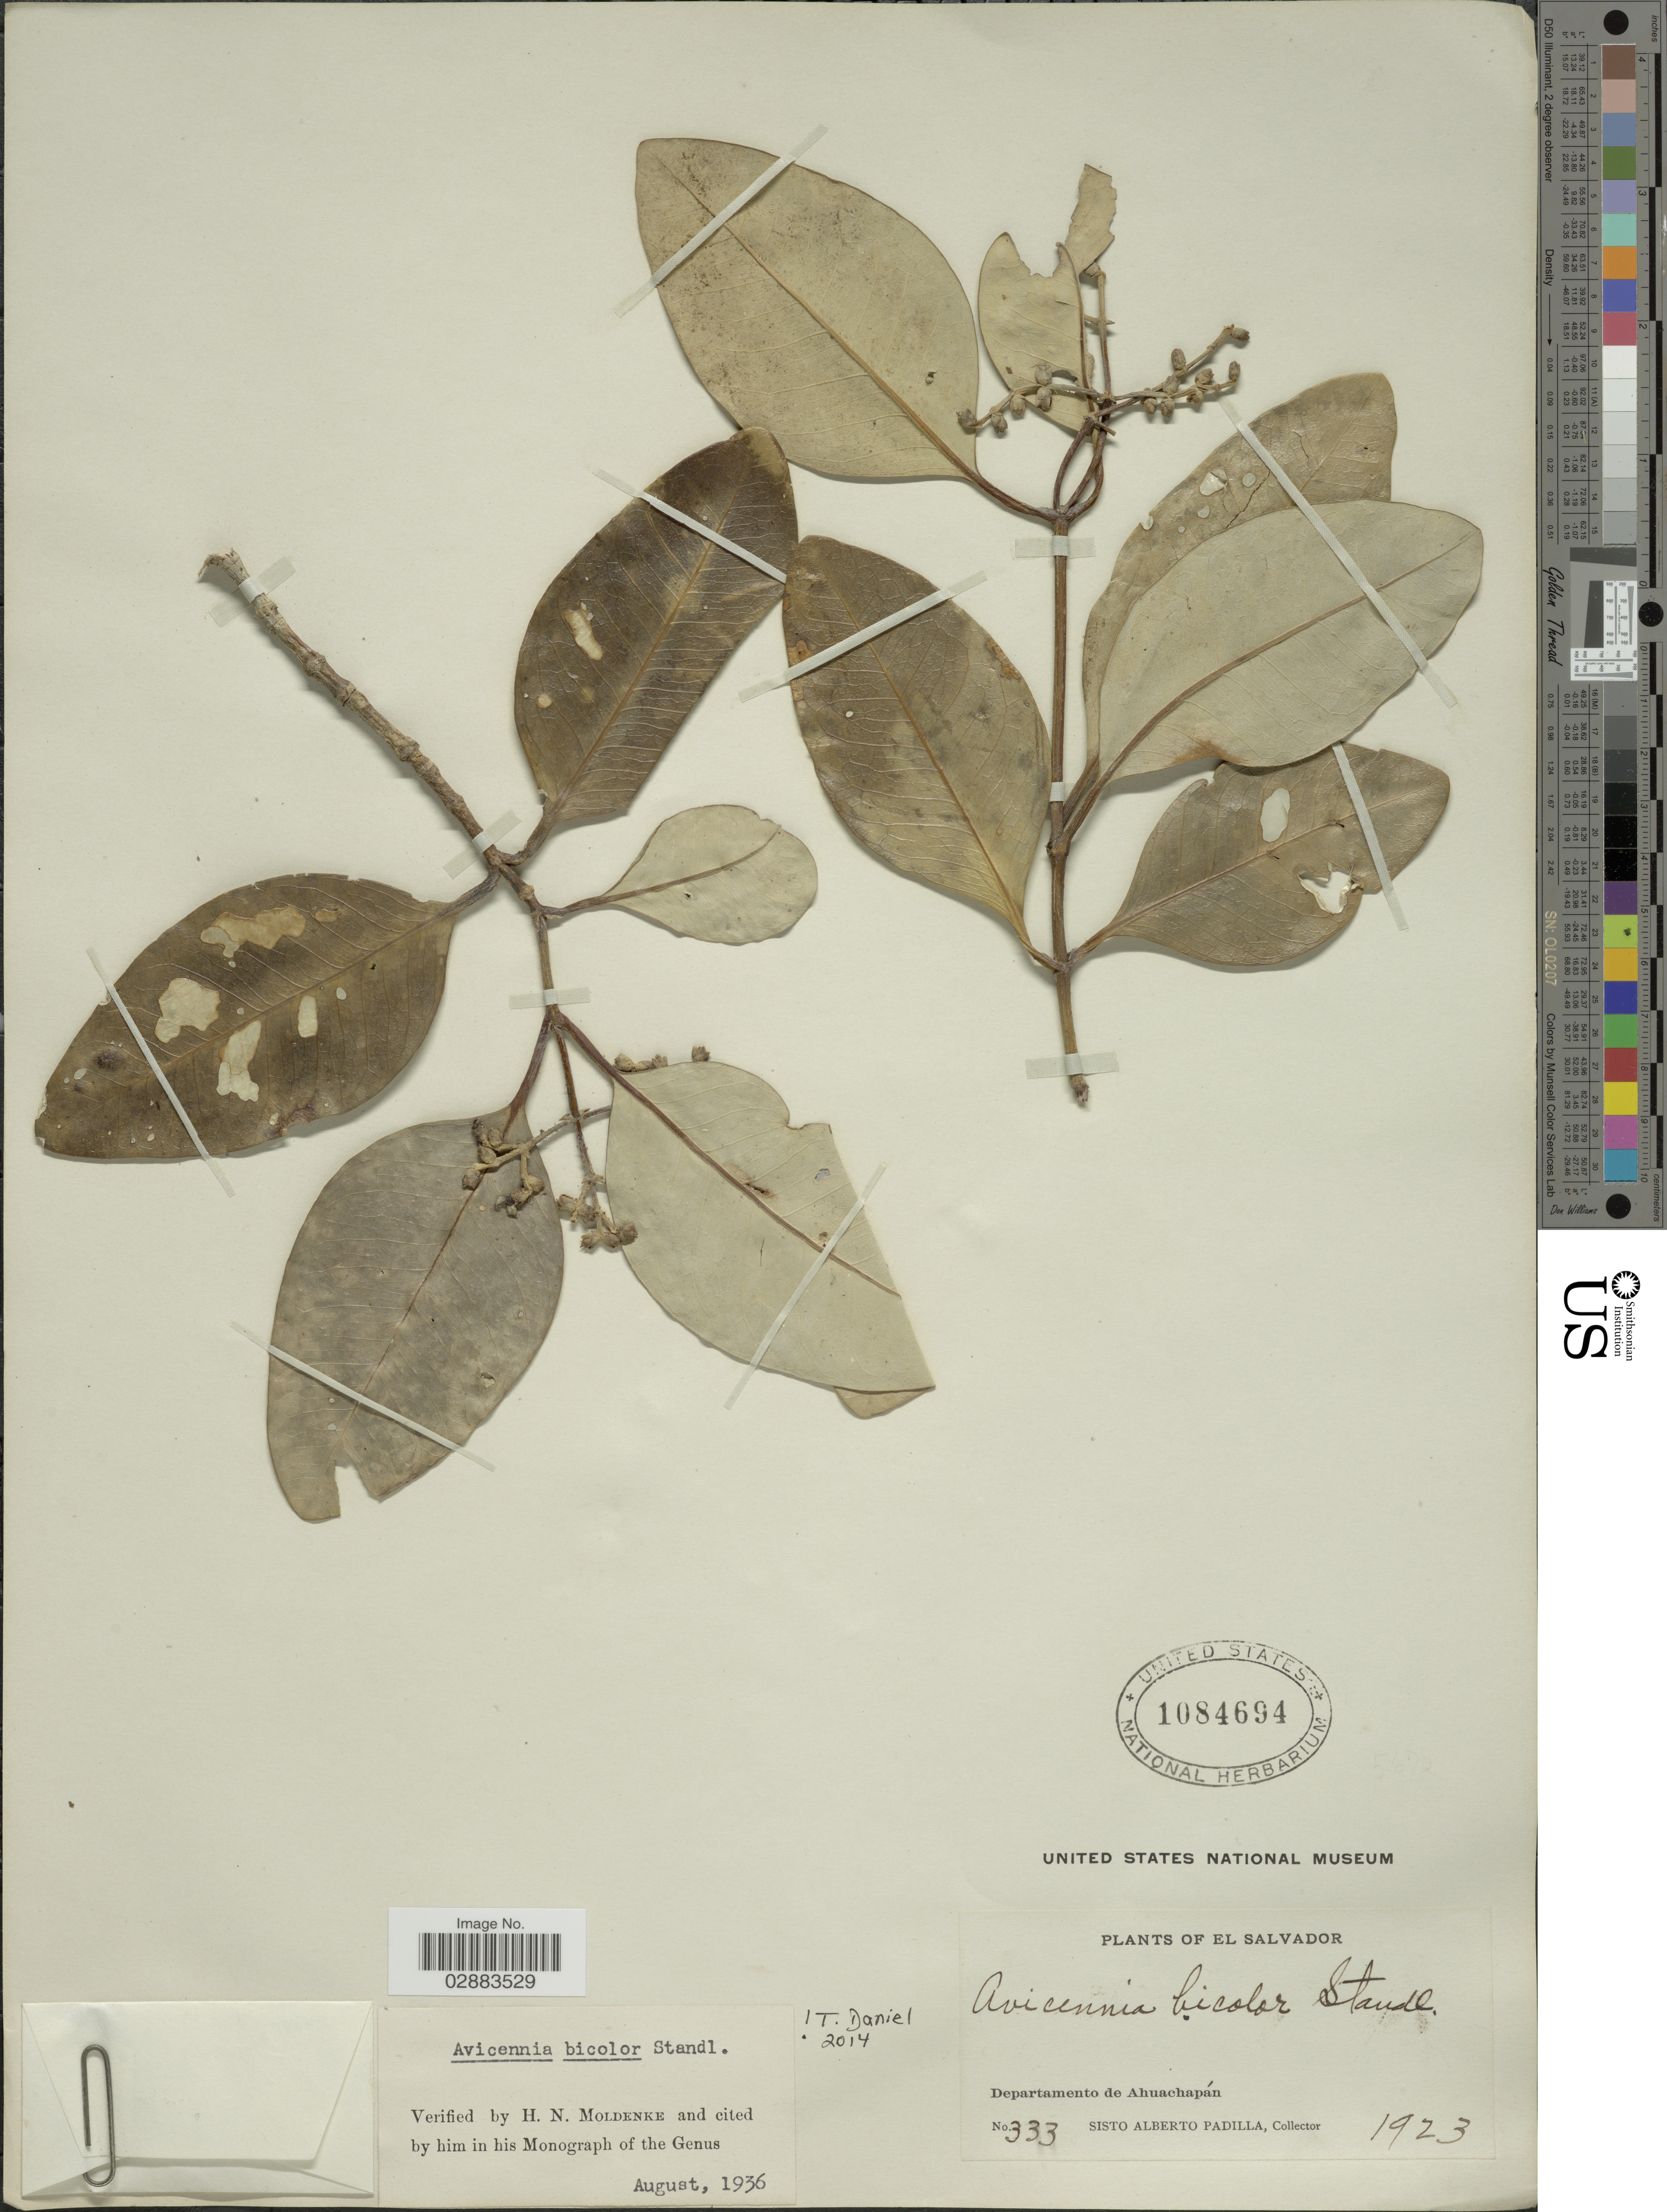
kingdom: Plantae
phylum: Tracheophyta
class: Magnoliopsida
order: Lamiales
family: Acanthaceae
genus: Avicennia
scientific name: Avicennia bicolor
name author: Standl.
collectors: S. A. Padilla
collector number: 333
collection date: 1923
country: El Salvador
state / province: Ahuachapan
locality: Departamento Ahuachapán.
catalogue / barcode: US 1084694